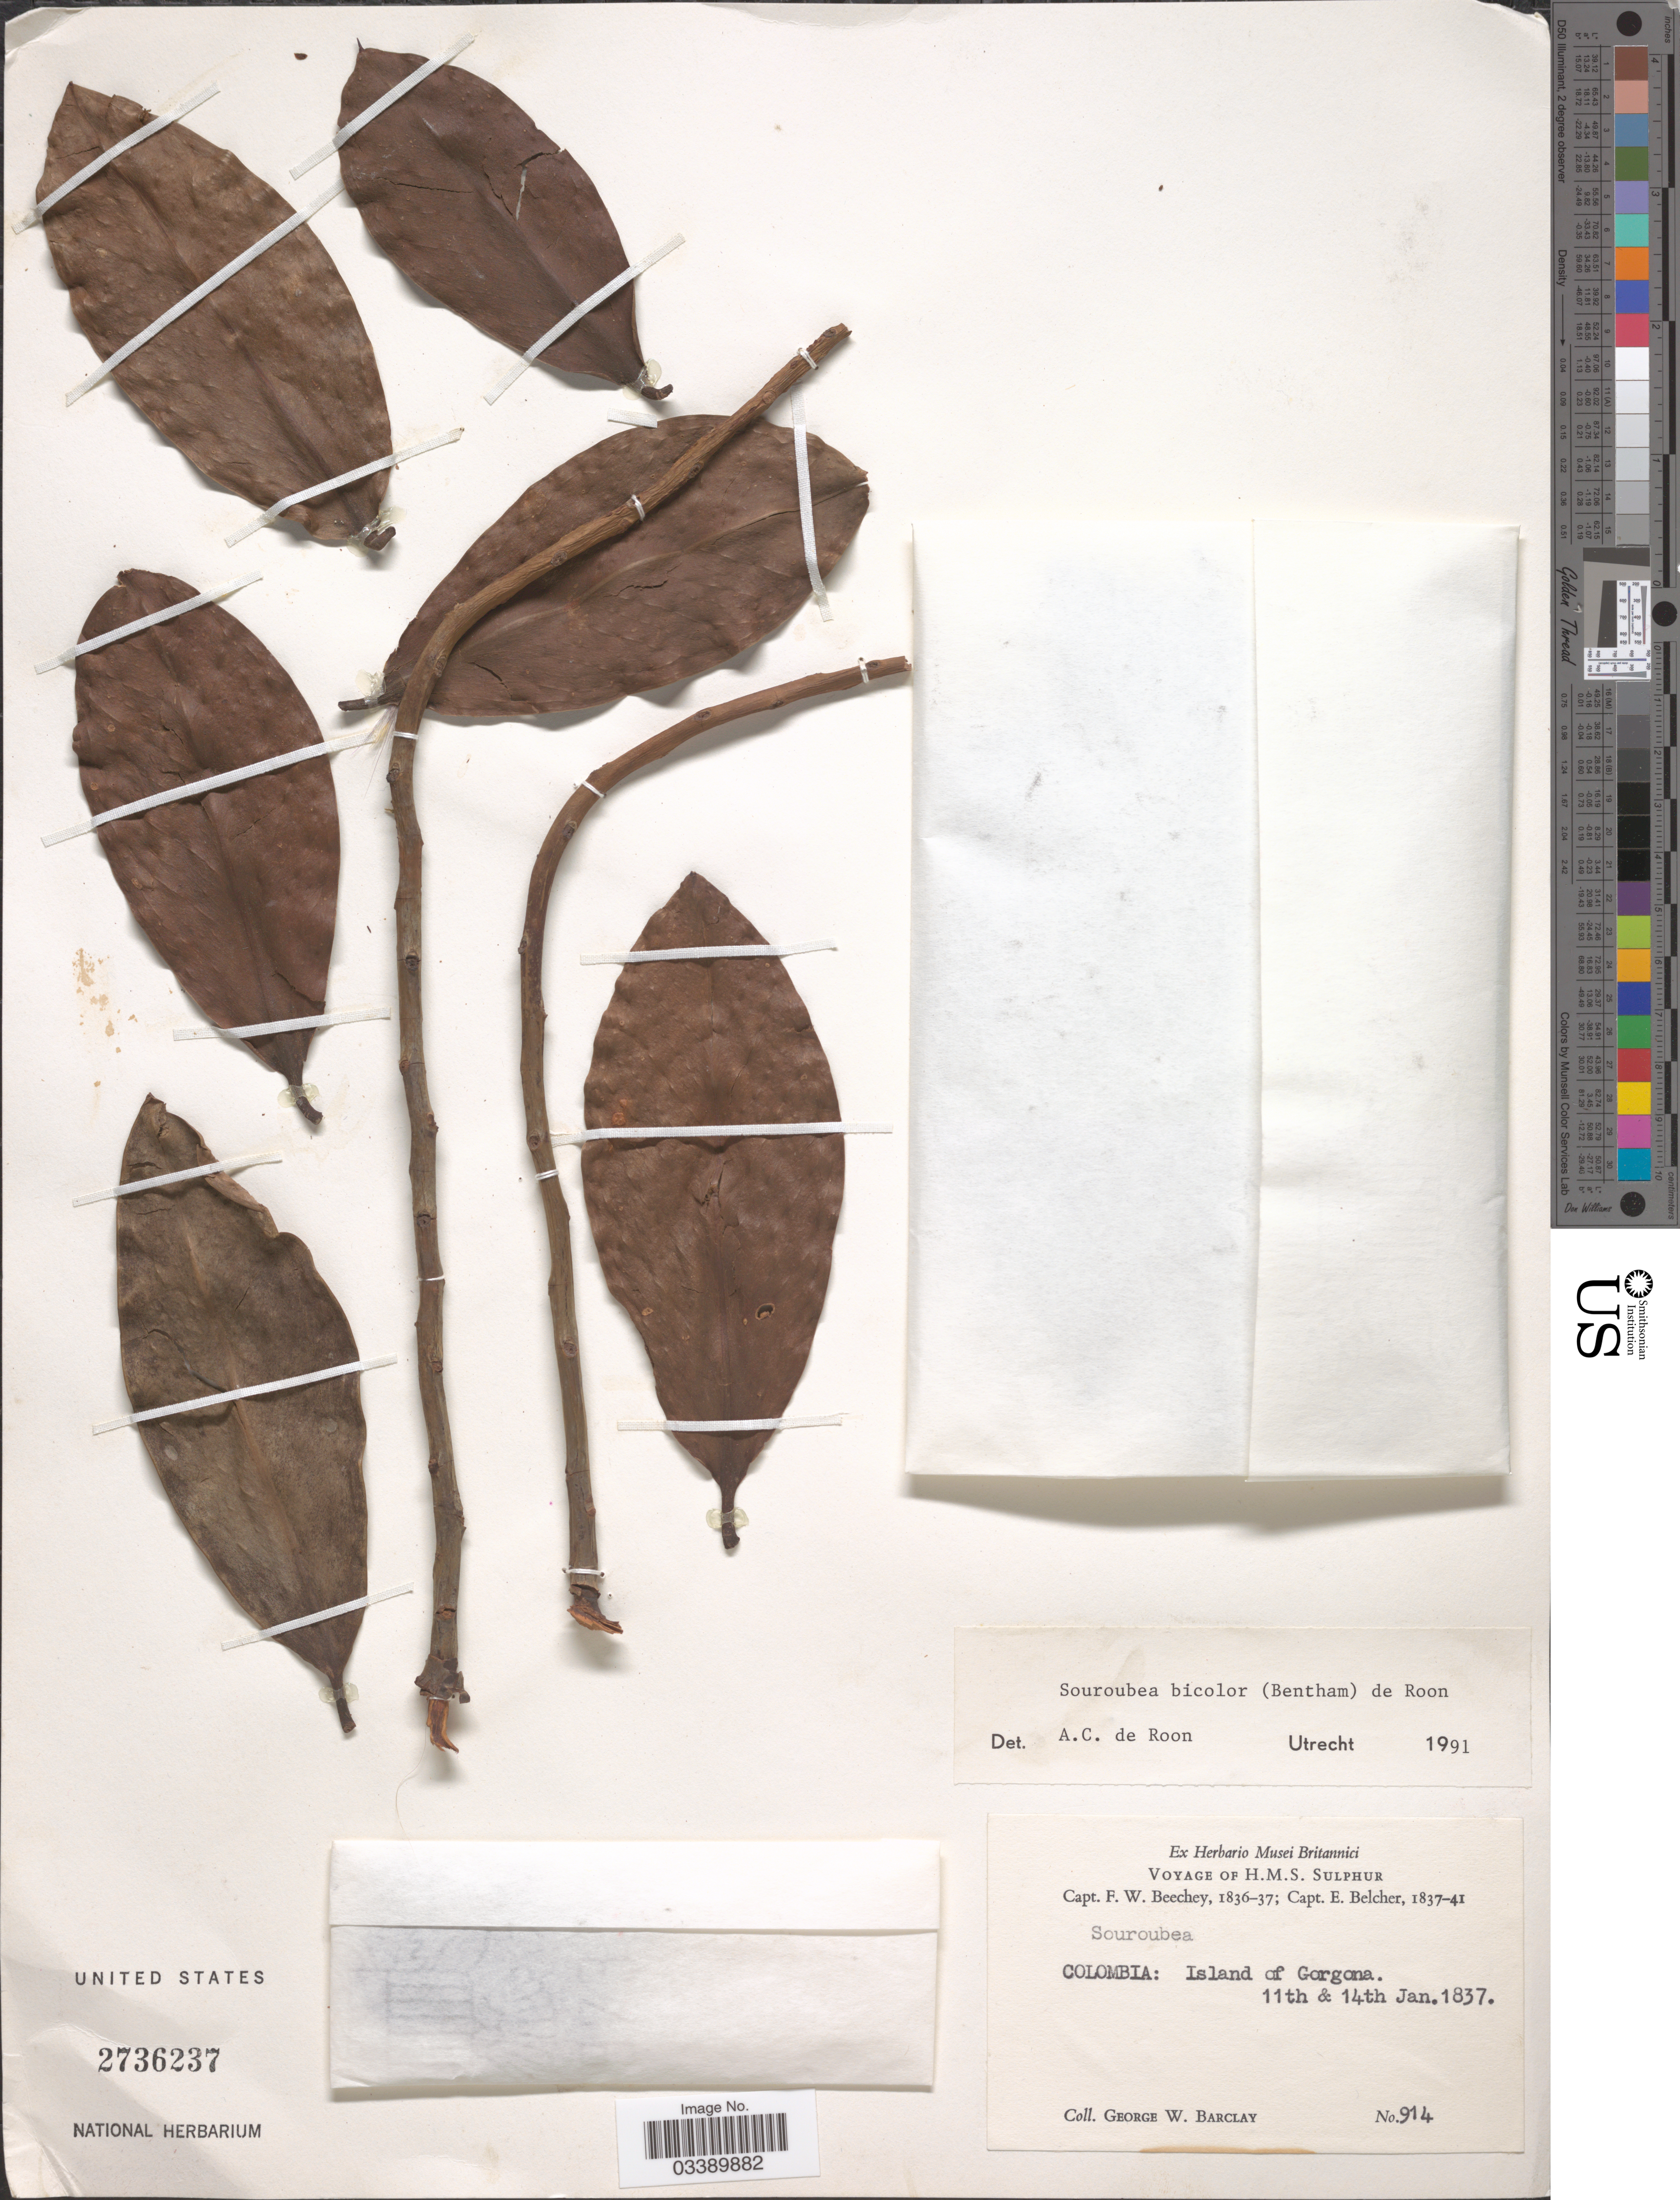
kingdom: Plantae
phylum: Tracheophyta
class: Magnoliopsida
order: Ericales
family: Marcgraviaceae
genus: Souroubea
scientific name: Souroubea bicolor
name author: (Benth.) de Roon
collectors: G. W. Barclay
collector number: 914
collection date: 1837-01-11/1837-01-14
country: Colombia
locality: Island of Gorgona.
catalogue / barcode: US 2736237